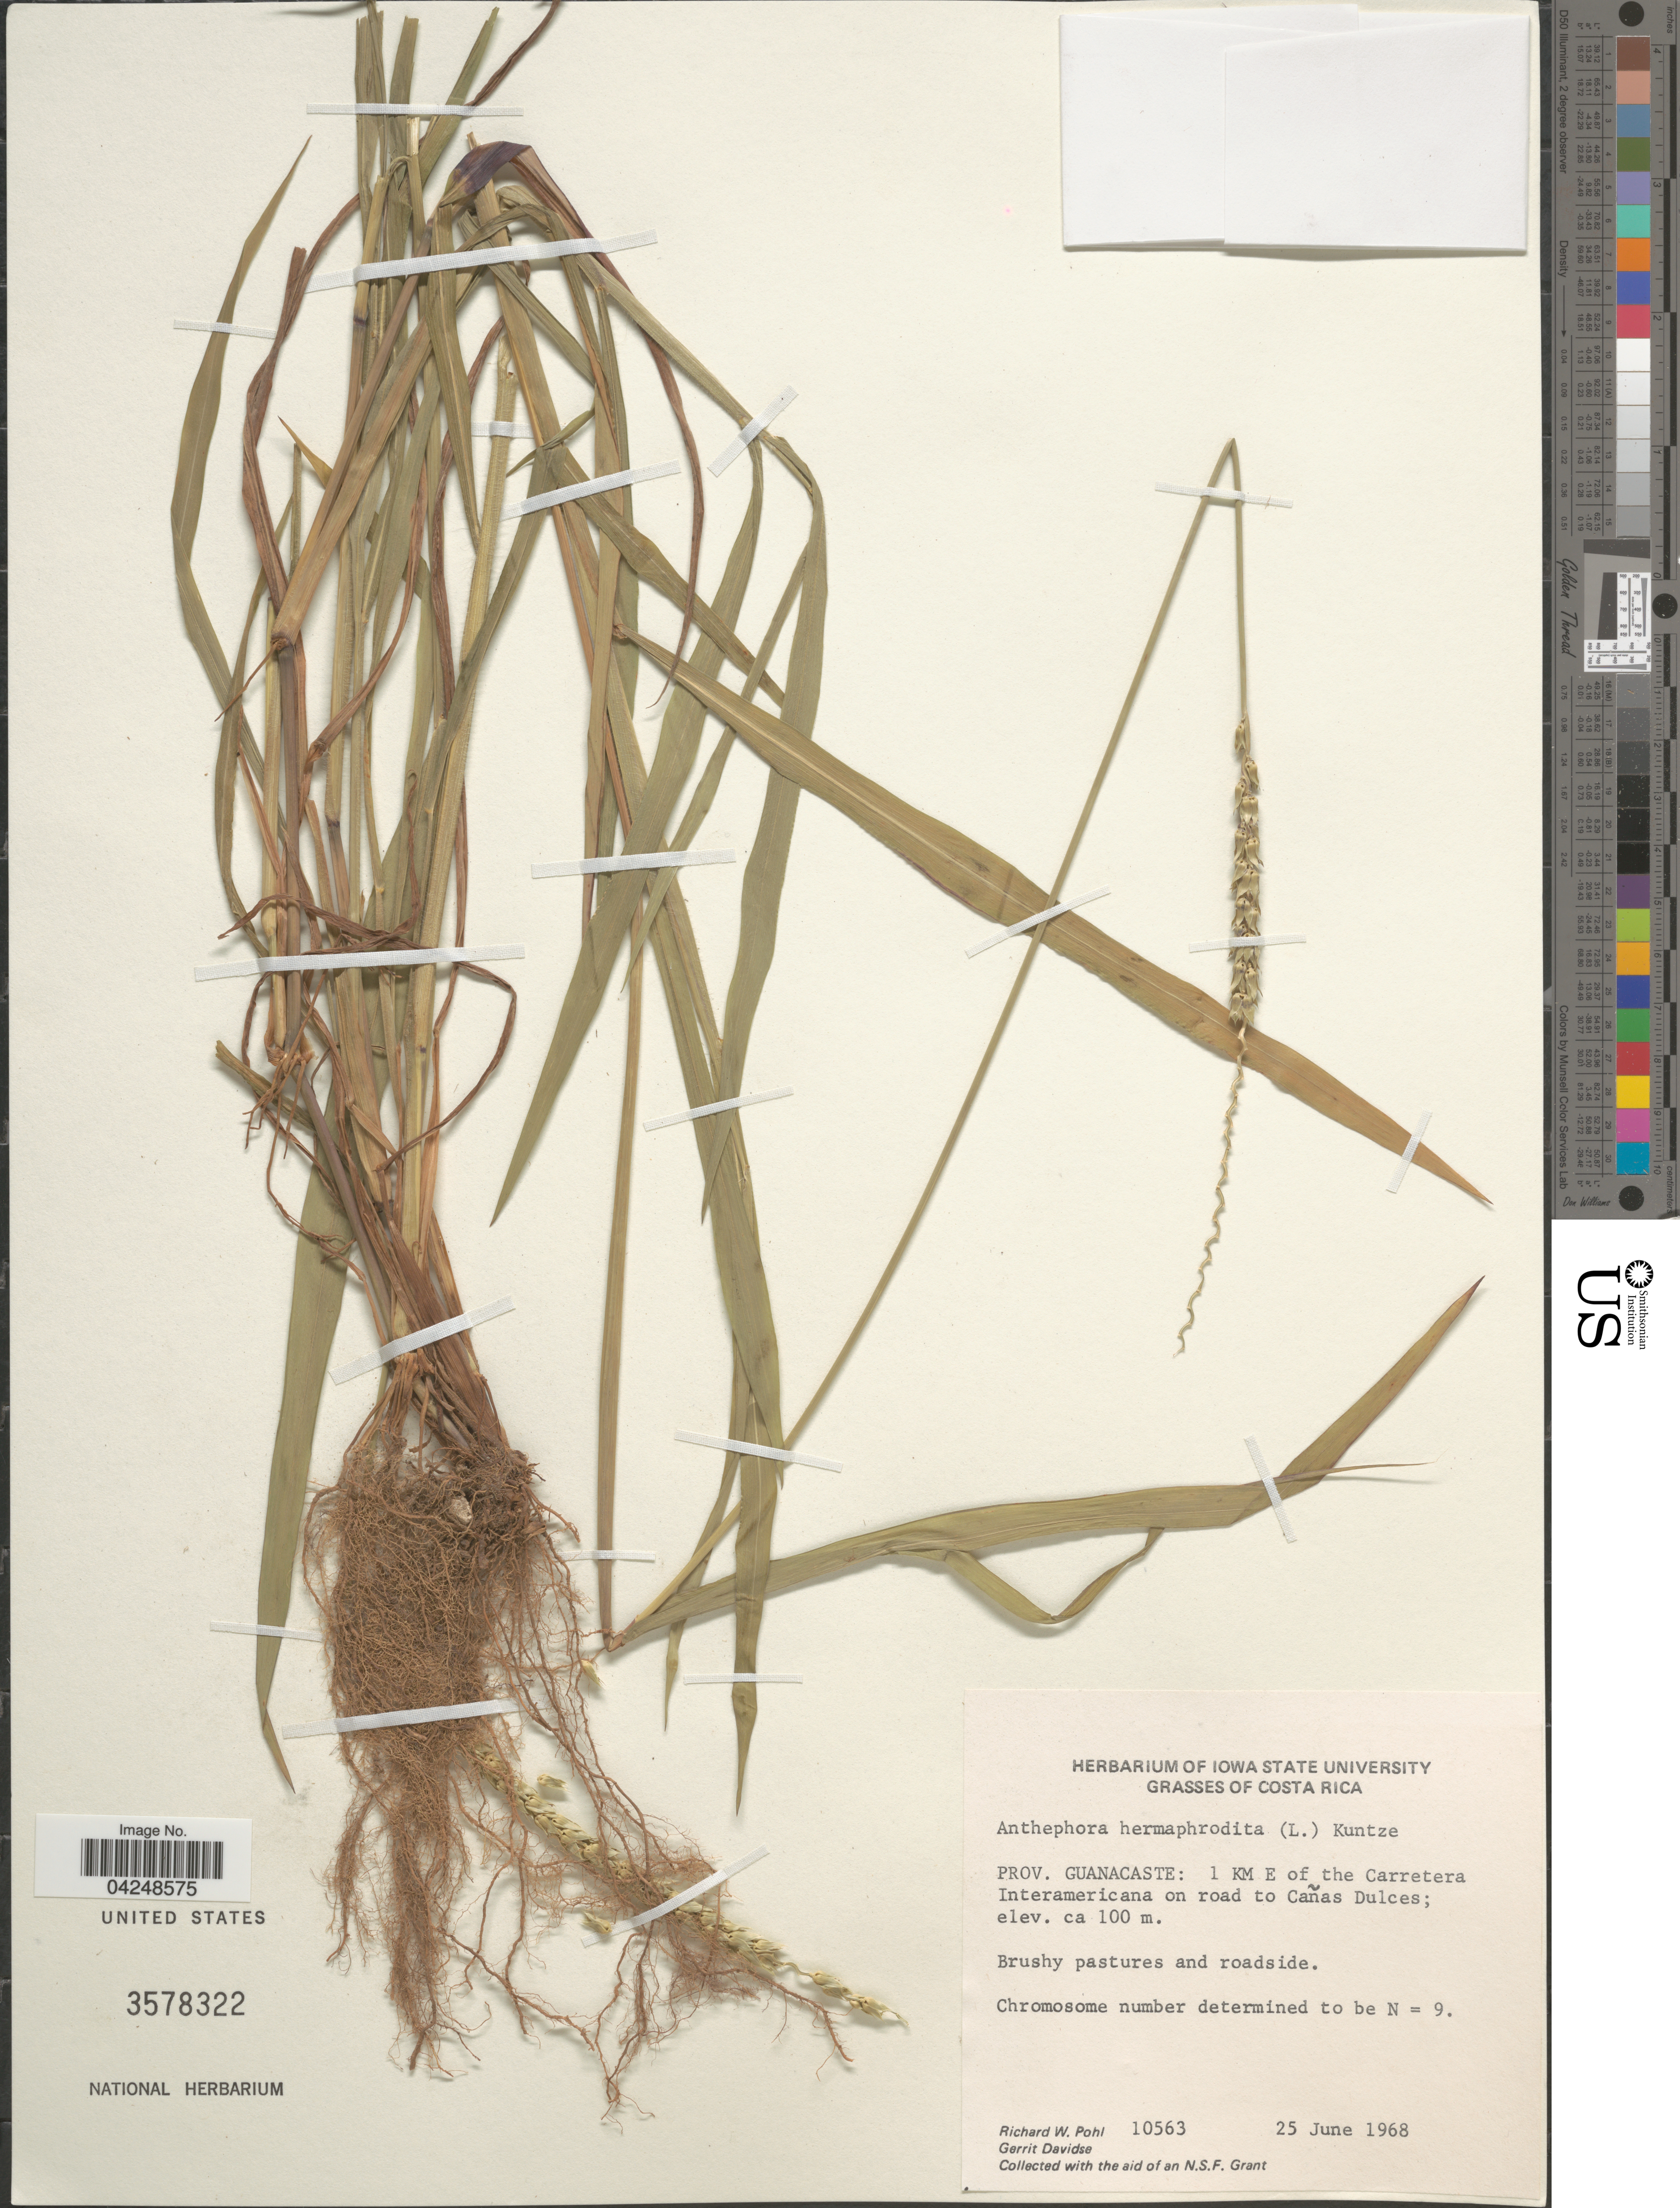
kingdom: Plantae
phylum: Tracheophyta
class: Liliopsida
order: Poales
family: Poaceae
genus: Anthephora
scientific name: Anthephora hermaphrodita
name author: (L.) Kuntze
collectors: R. W. Pohl & G. Davidse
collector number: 10563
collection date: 1968-06-25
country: Costa Rica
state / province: Guanacaste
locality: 1 KM E of the Carretera Interamericana on road to Cañas Dulces.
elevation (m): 100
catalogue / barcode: US 3578322